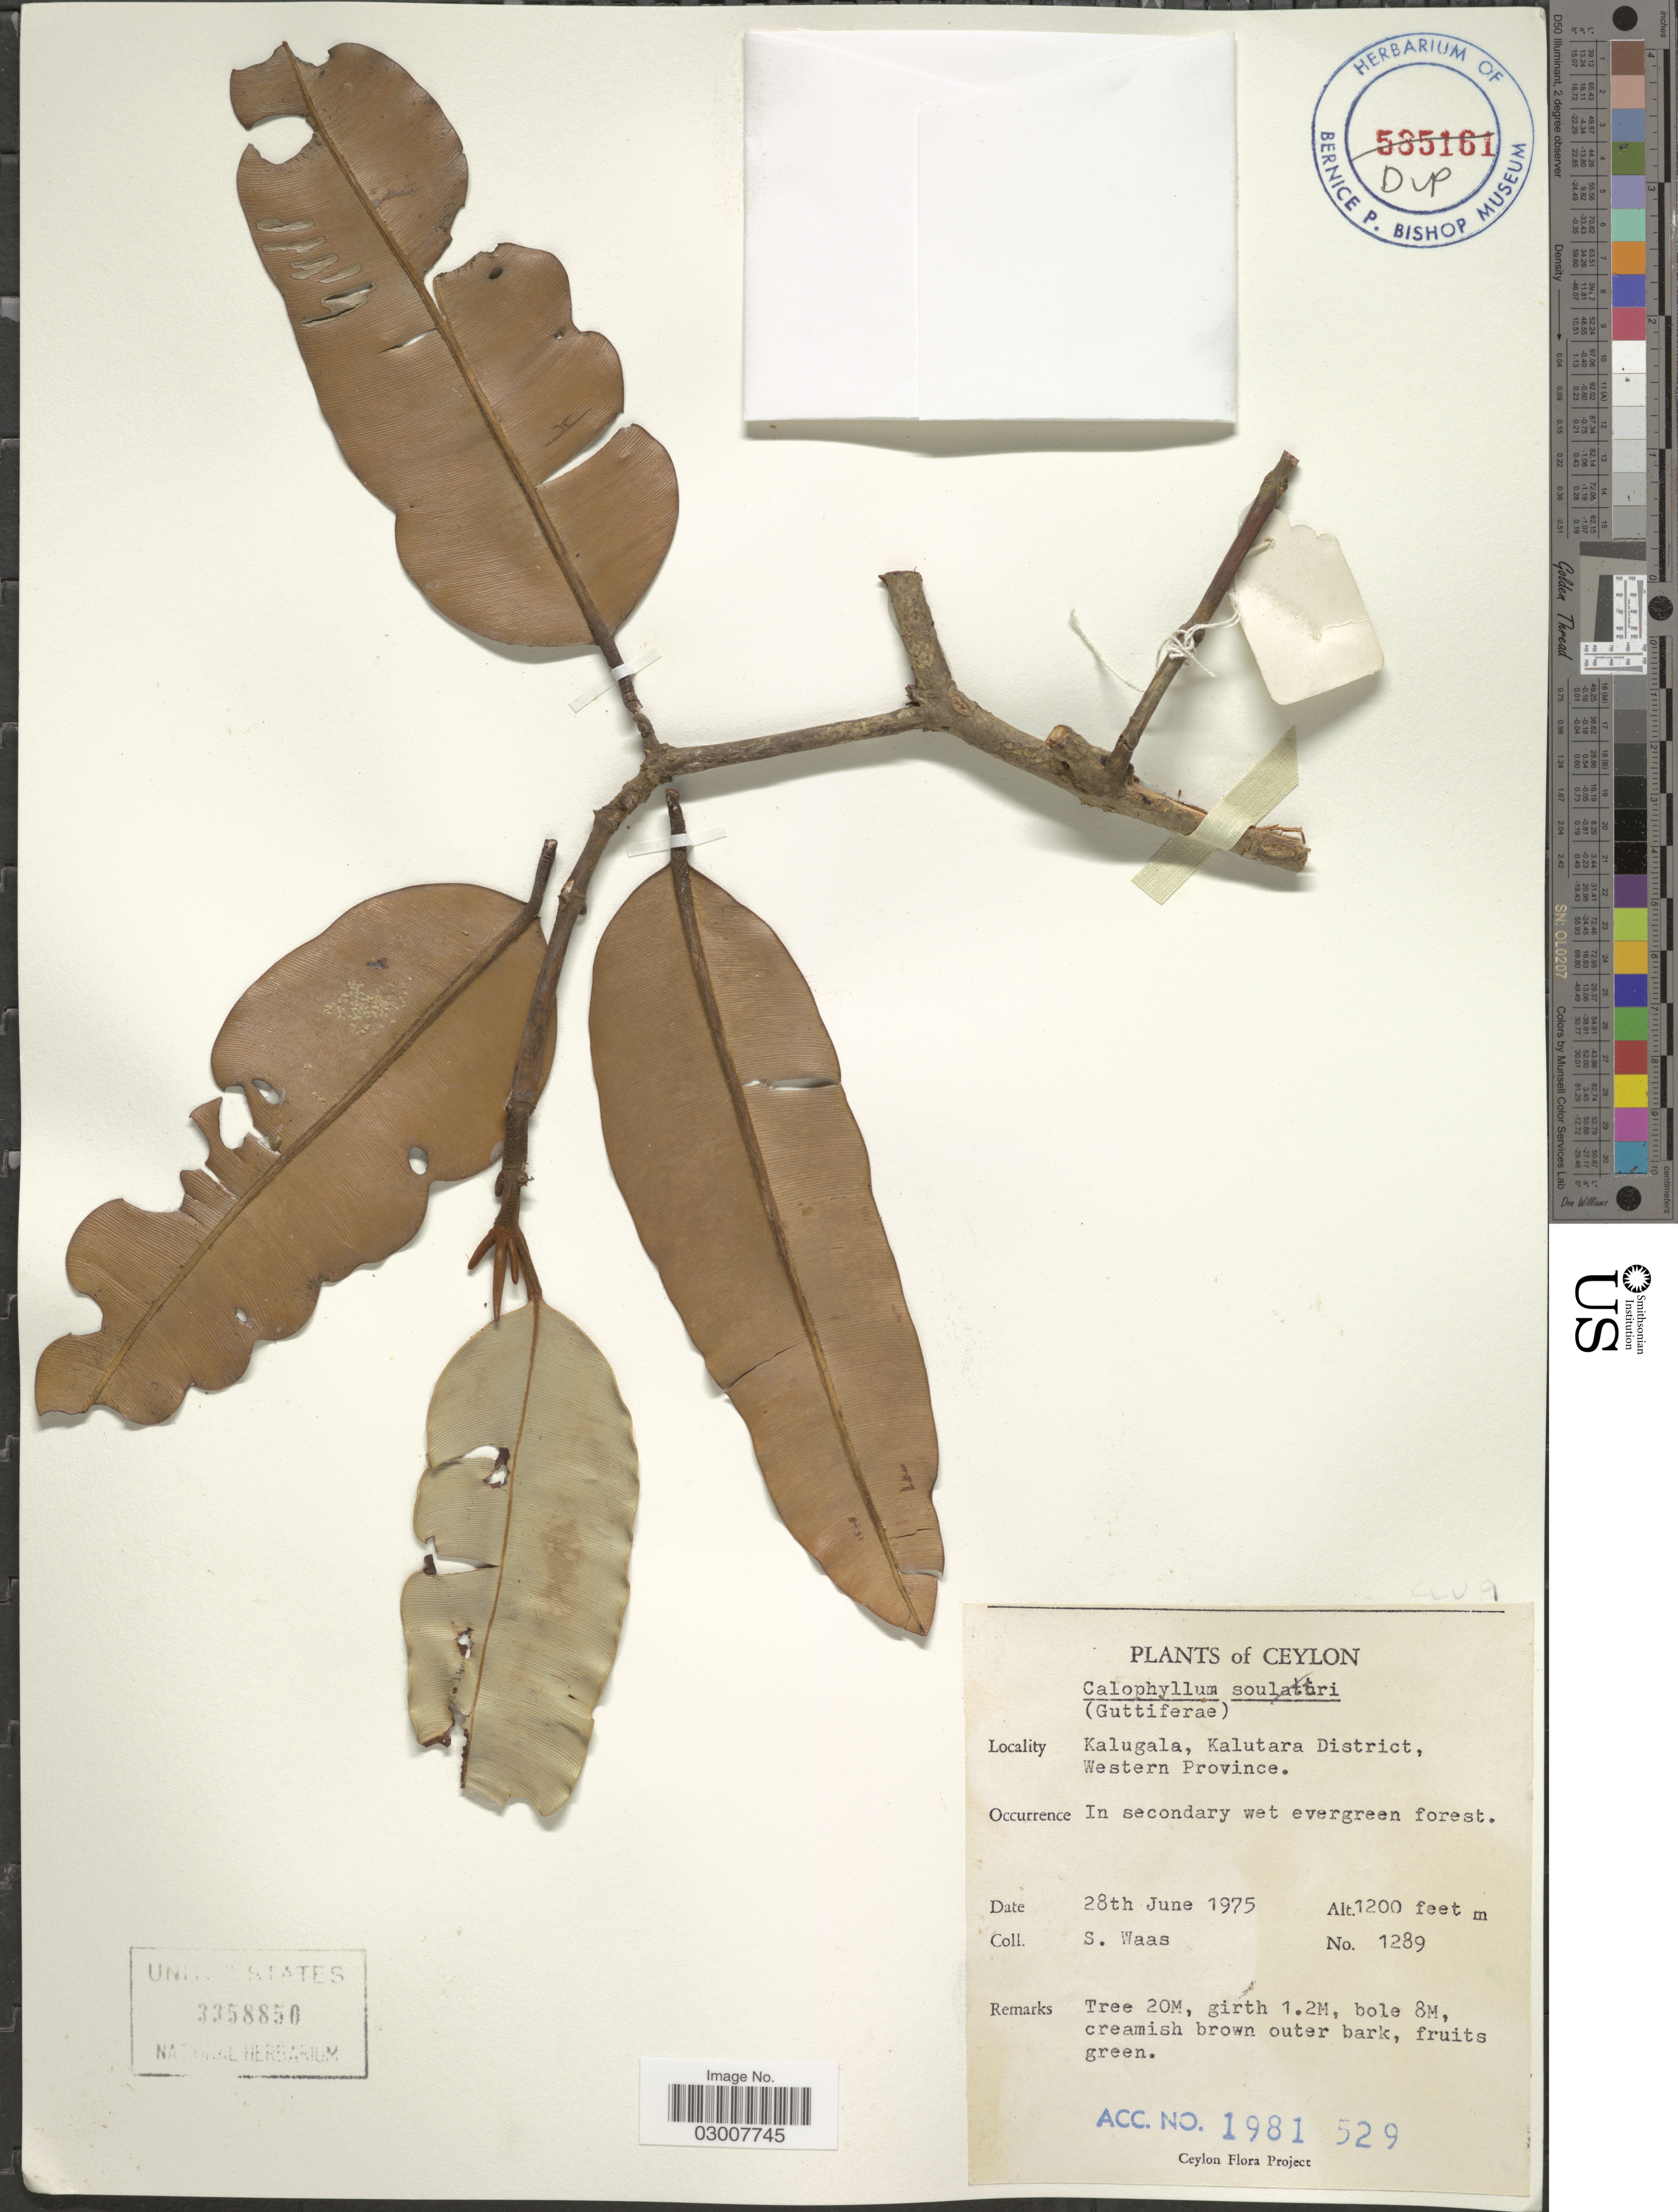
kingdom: Plantae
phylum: Tracheophyta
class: Magnoliopsida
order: Malpighiales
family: Calophyllaceae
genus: Calophyllum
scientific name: Calophyllum sp.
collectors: S. Waas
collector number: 1289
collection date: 1975-06-28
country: Sri Lanka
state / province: Western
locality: Ceylon. Kalugala, Kalutara District.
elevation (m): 366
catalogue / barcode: US 3358850